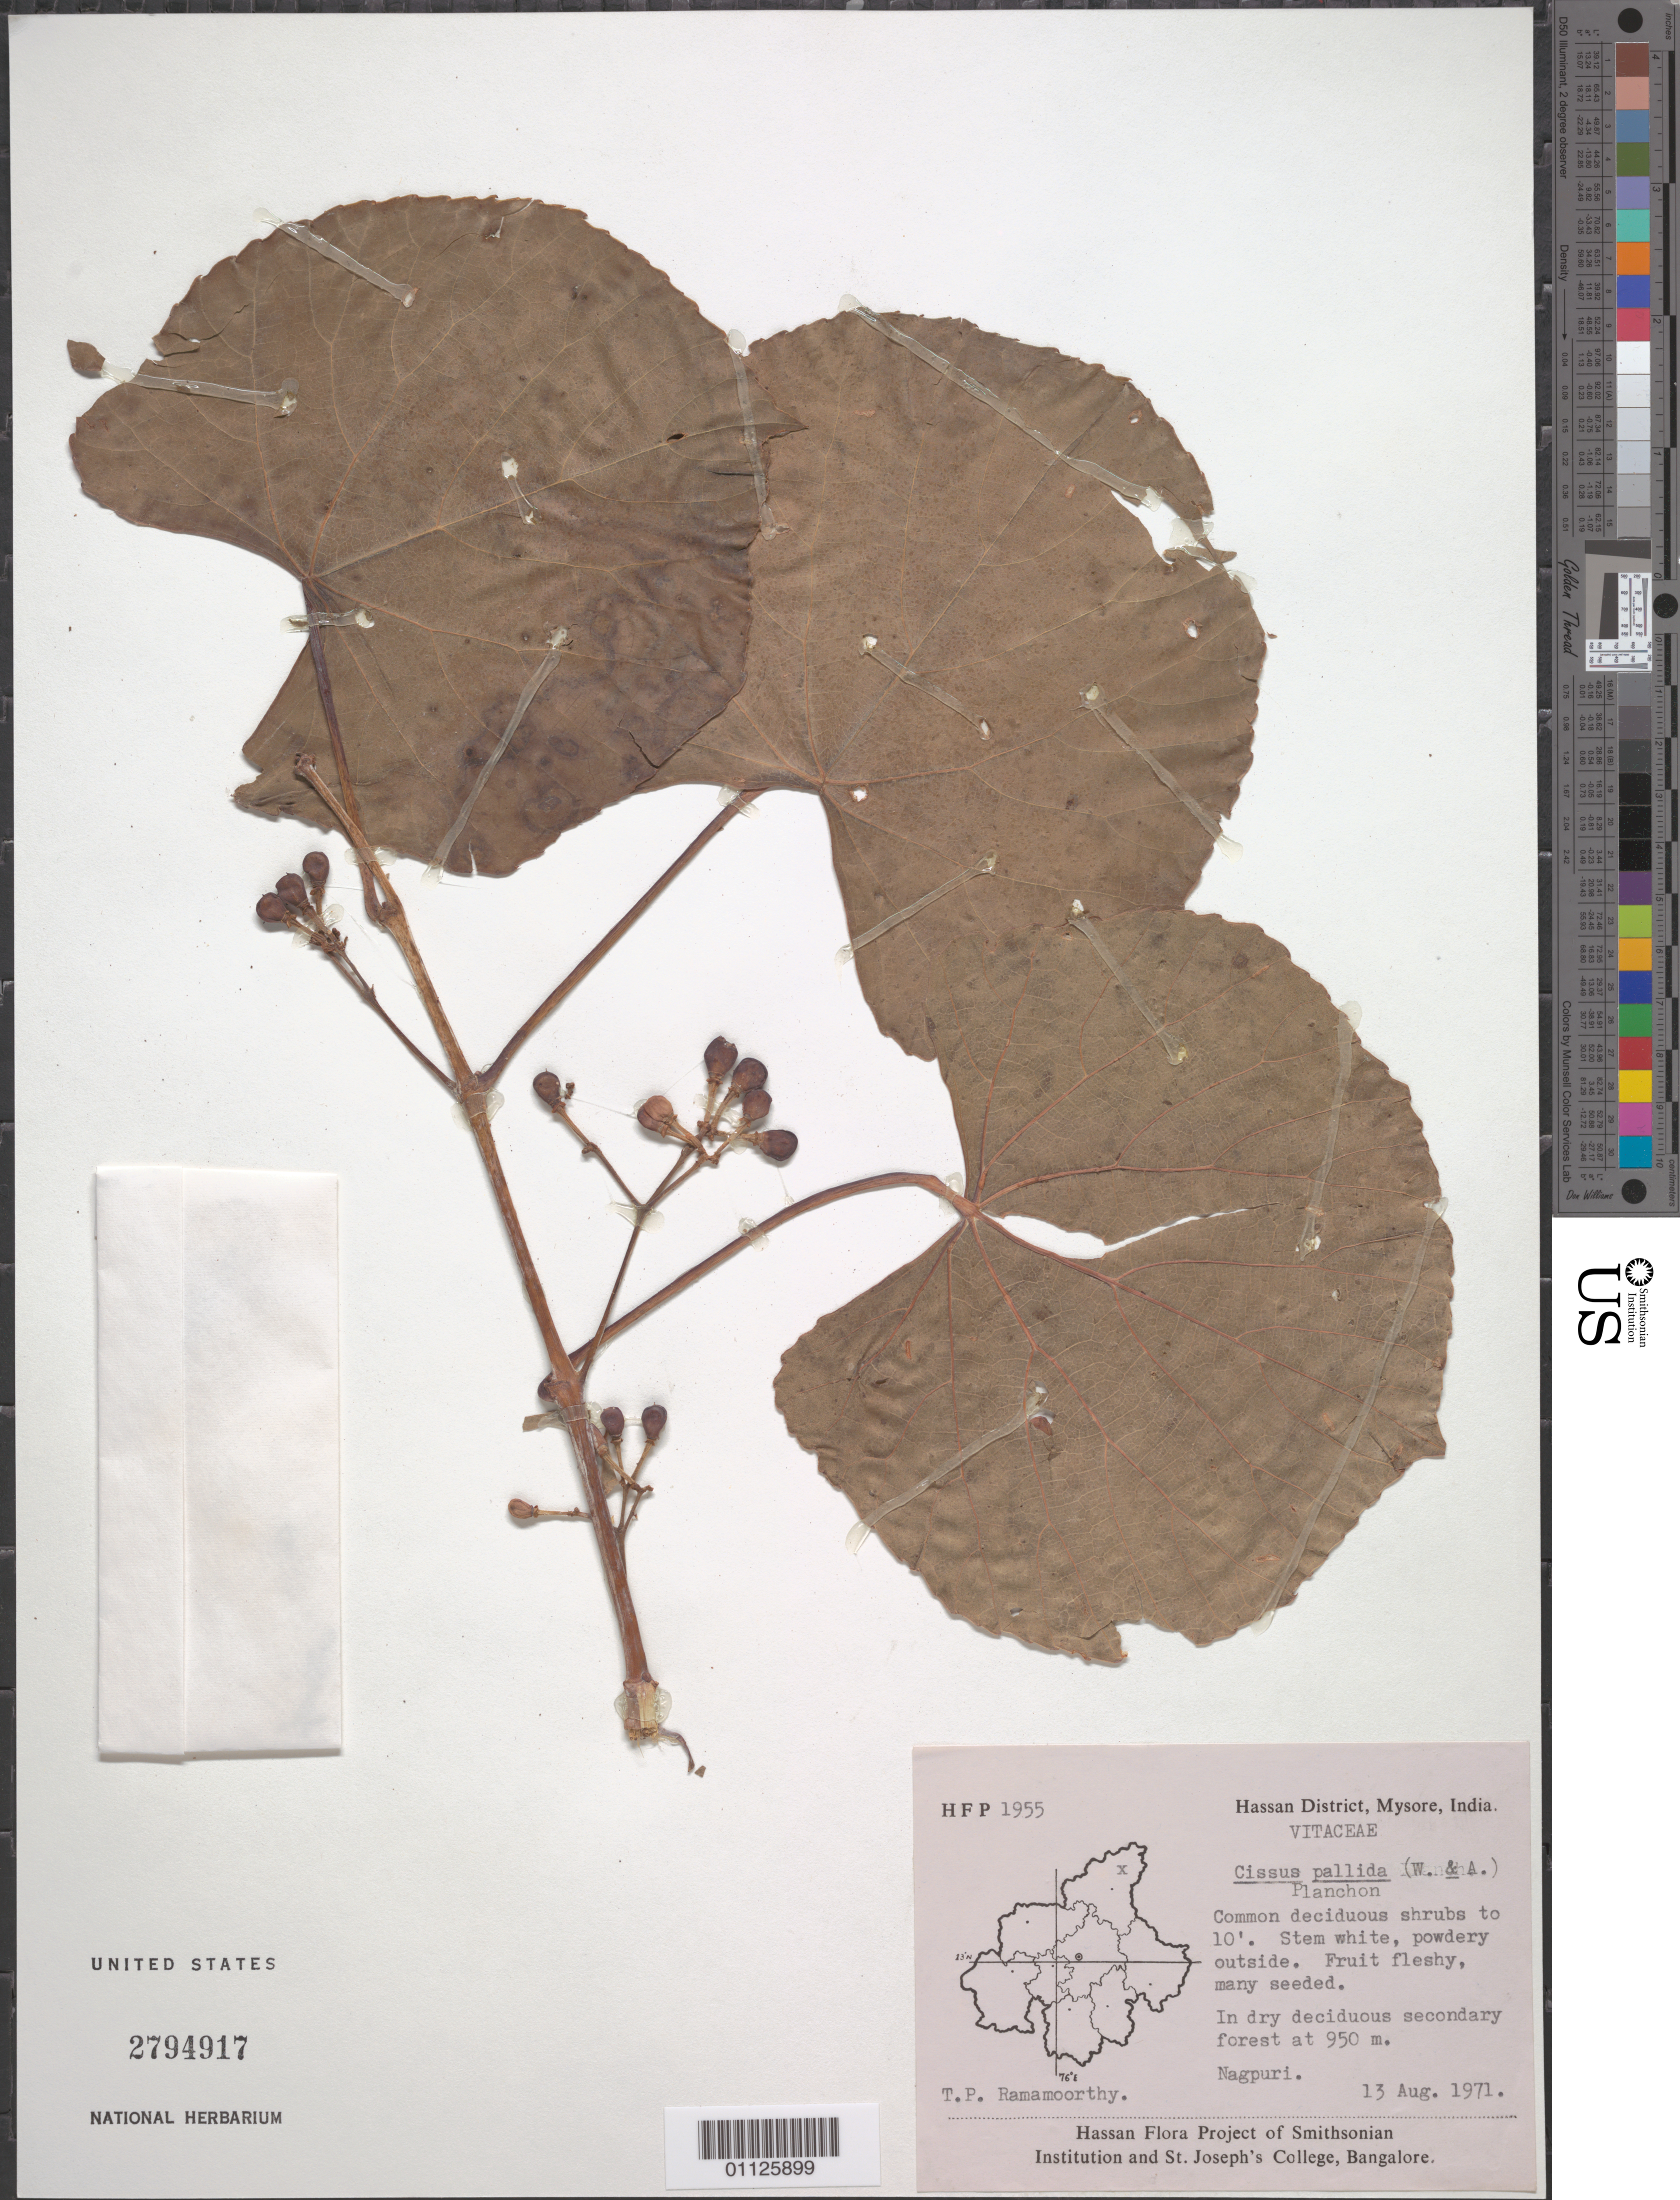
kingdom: Plantae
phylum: Tracheophyta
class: Magnoliopsida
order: Vitales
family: Vitaceae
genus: Cissus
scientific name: Cissus pallida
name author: (Wight & Arn.) Planch.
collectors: T. P. Ramamoorthy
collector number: HFP 1955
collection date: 1971-08-13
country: India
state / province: Karnataka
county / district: Mysore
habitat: In secondary dry deciduous forest. Common deciduous shrubs.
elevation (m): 950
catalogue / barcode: US 2794917